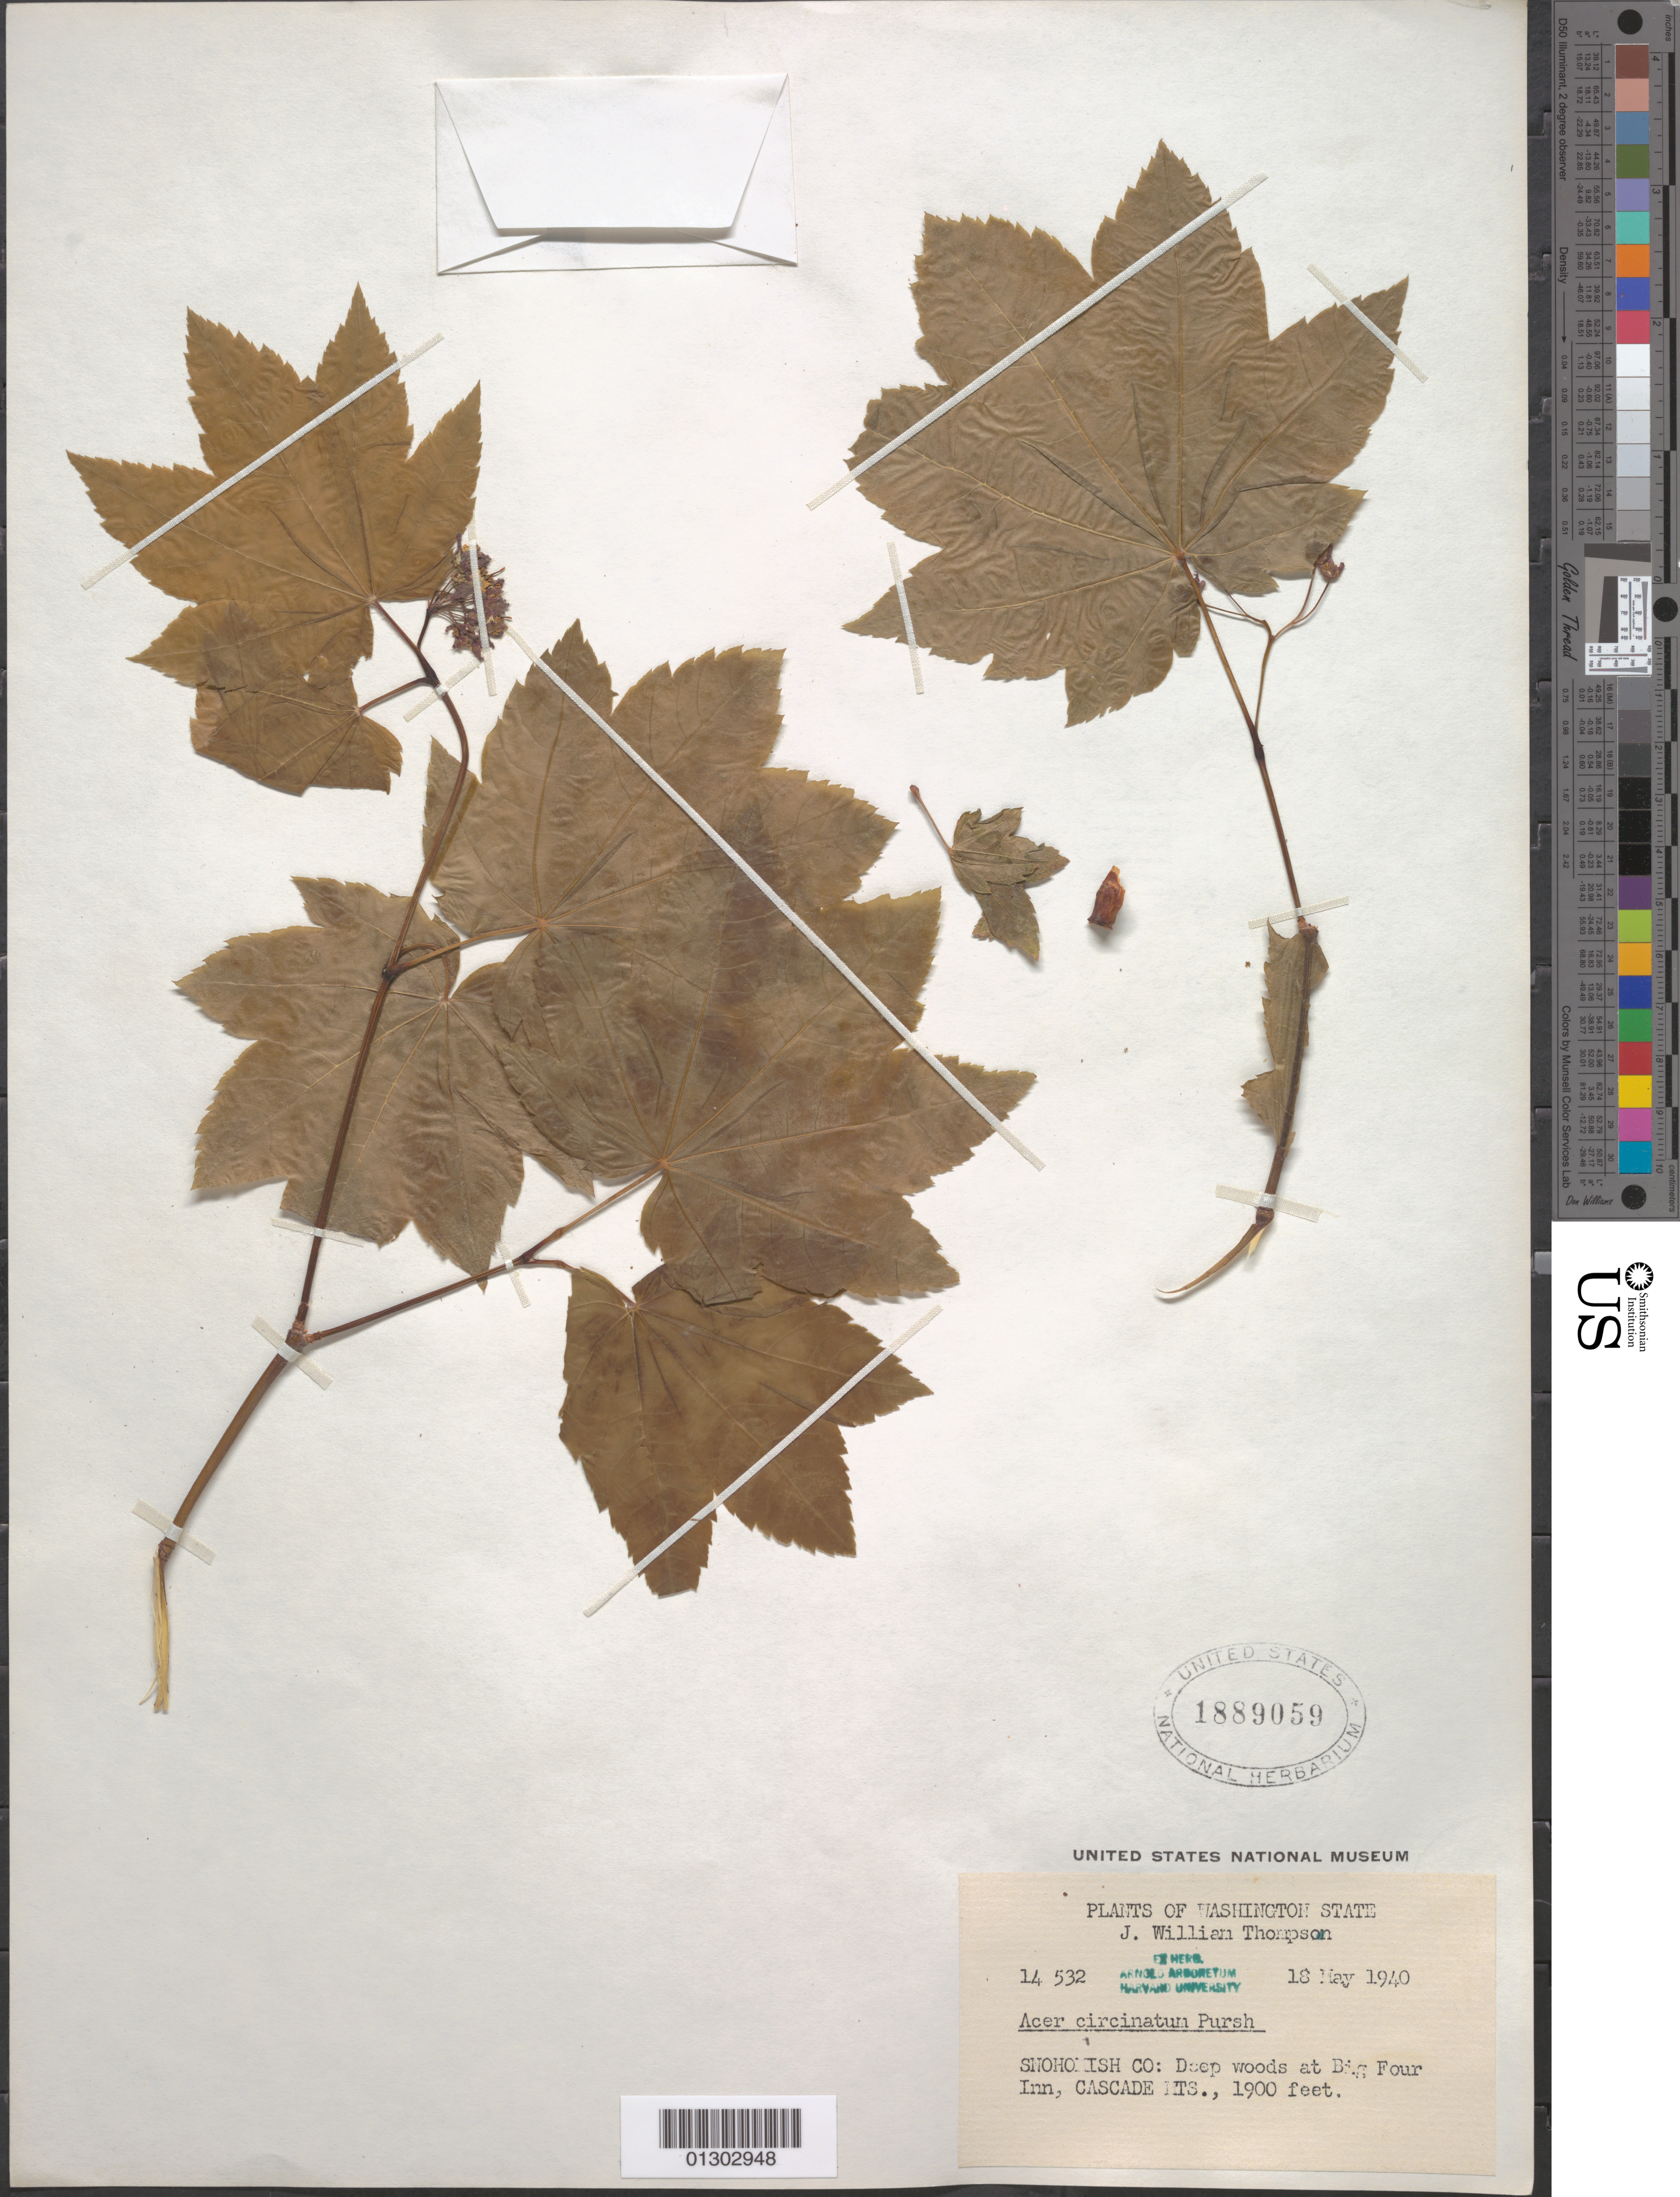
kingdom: Plantae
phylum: Tracheophyta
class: Magnoliopsida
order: Sapindales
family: Sapindaceae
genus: Acer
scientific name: Acer circinatum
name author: Pursh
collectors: J. W. Thompson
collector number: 14532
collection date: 1940-05-18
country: United States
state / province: Washington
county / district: Snohomish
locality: Snomish County, at Big Four Inn, Cascade Mts.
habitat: Deep woods.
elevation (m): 579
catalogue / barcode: US 1889059